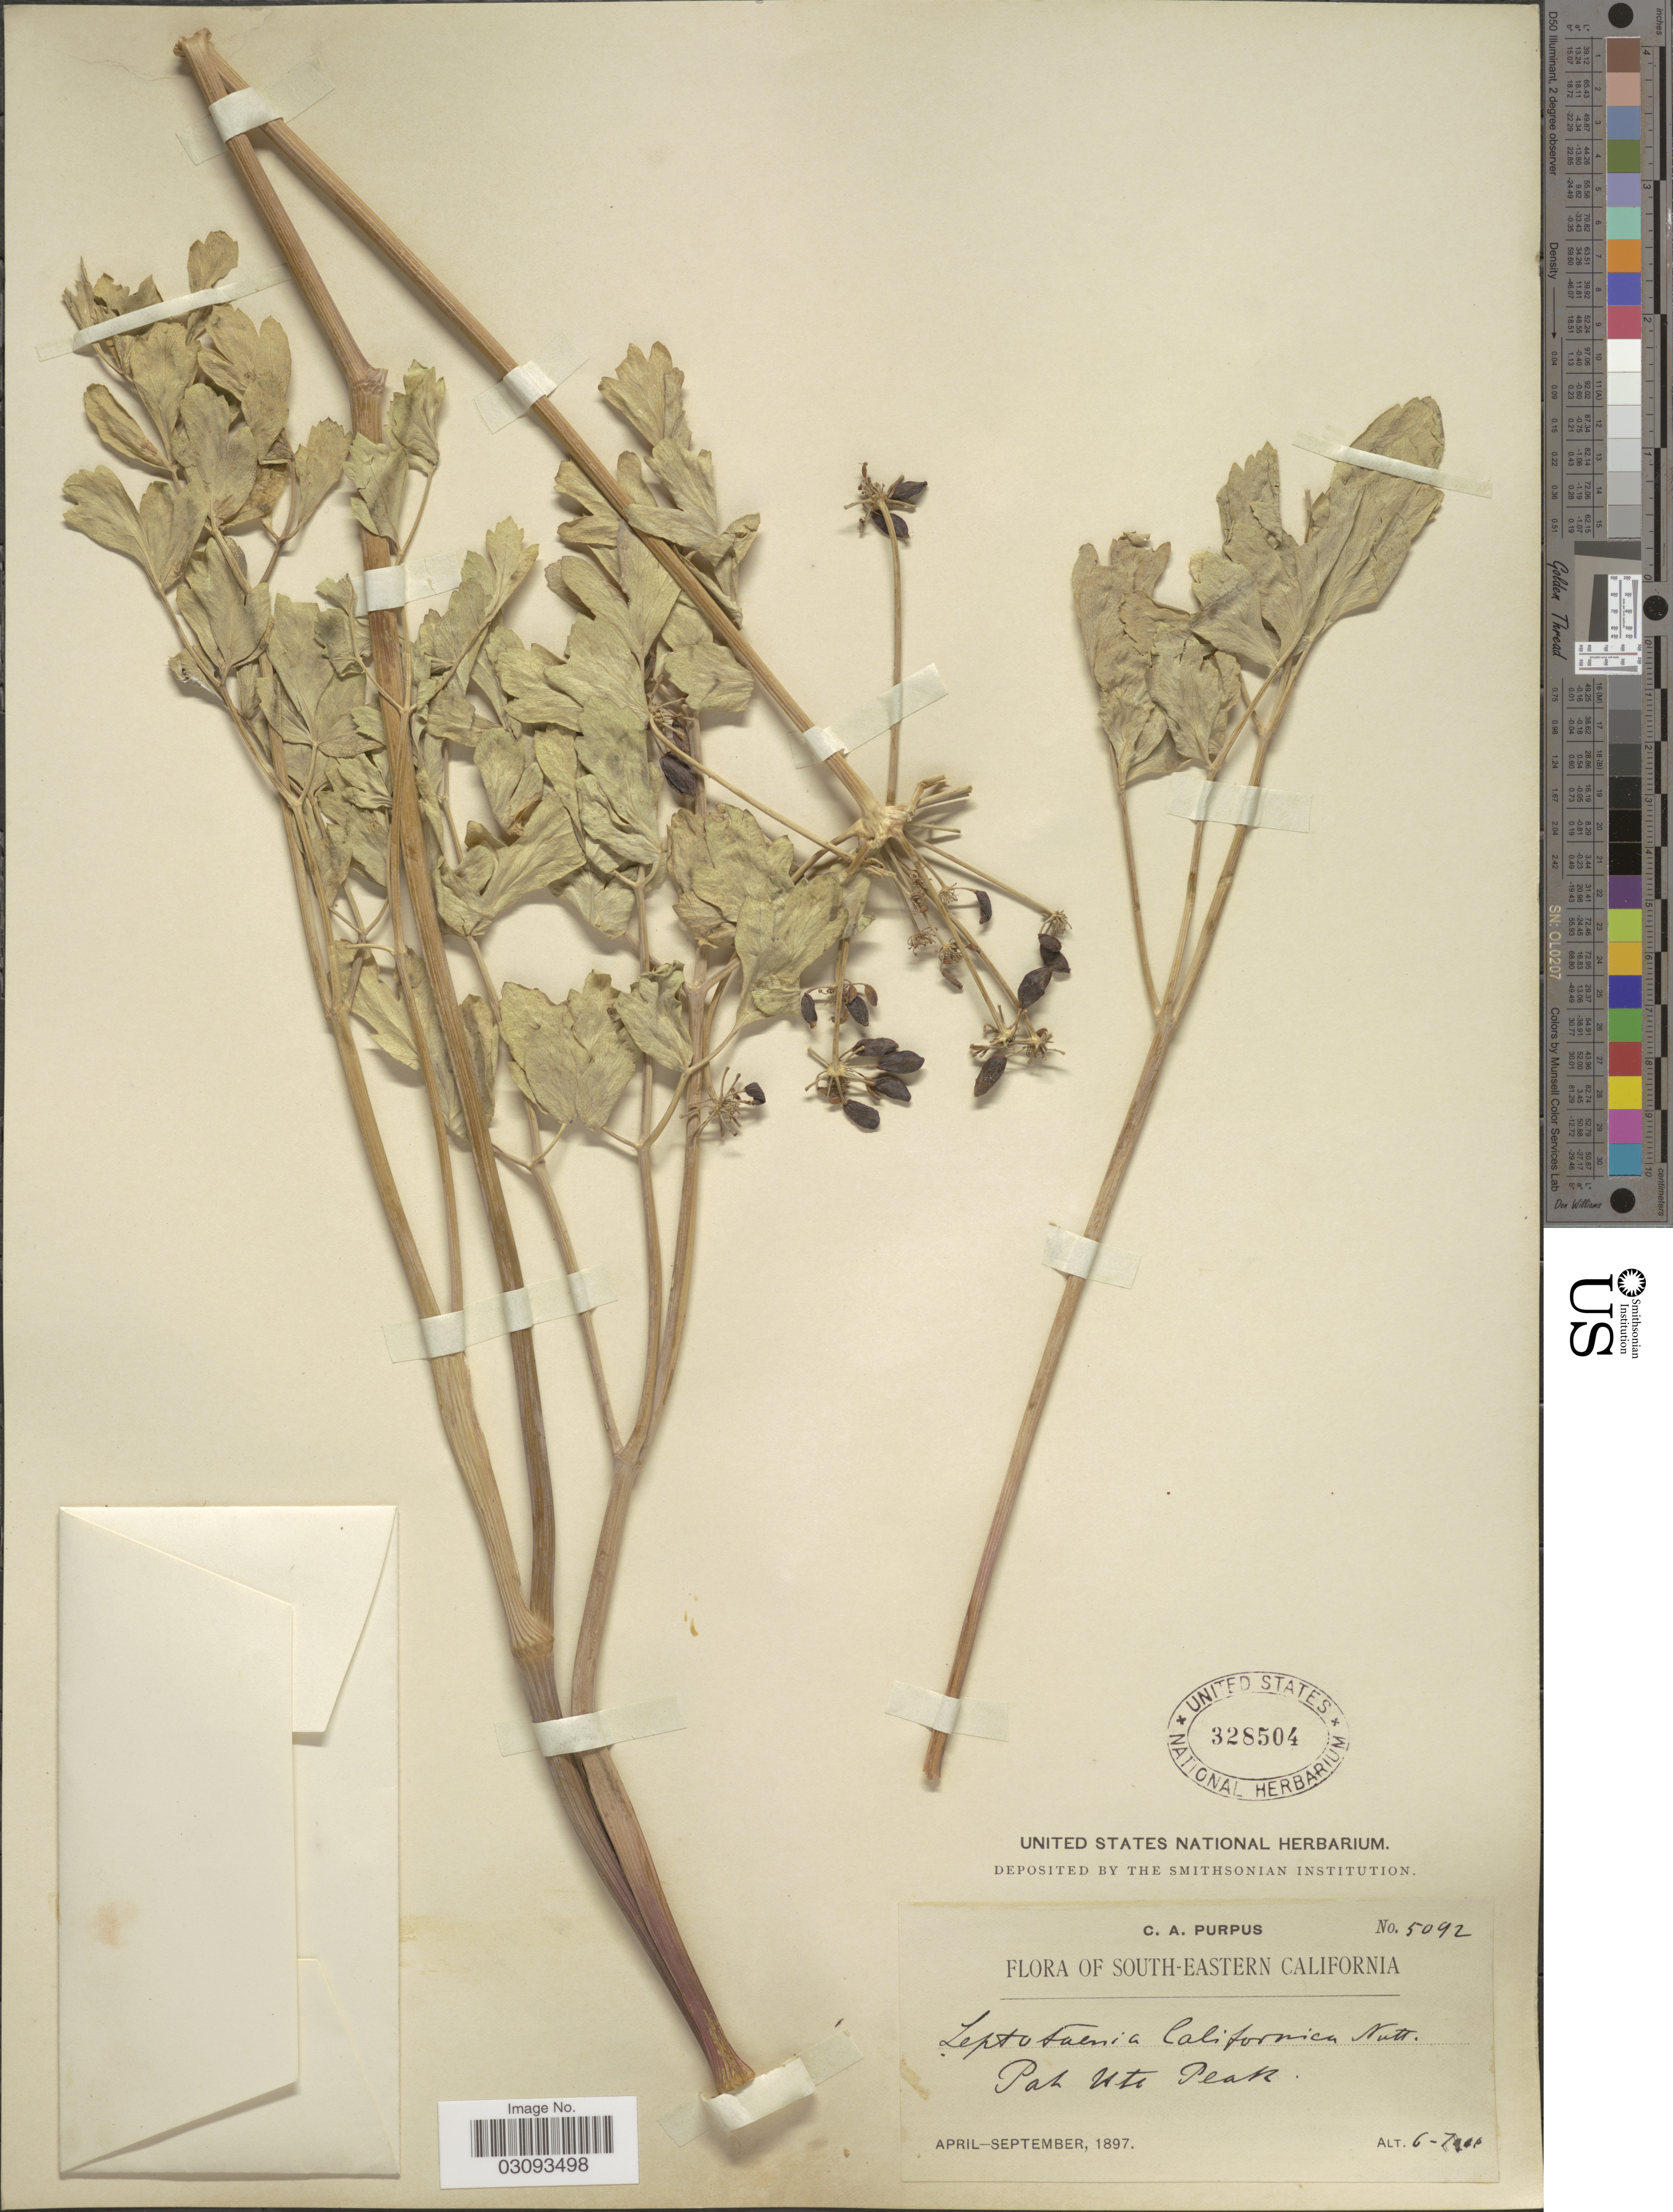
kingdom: Plantae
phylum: Tracheophyta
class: Magnoliopsida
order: Apiales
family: Apiaceae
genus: Lomatium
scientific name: Lomatium californicum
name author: (Nutt.) Mathias & Constance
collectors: C. A. Purpus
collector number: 5092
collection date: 1897-04/1897-09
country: United States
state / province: California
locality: South-Eastern California. Pah Ute Peak.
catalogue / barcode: US 328504